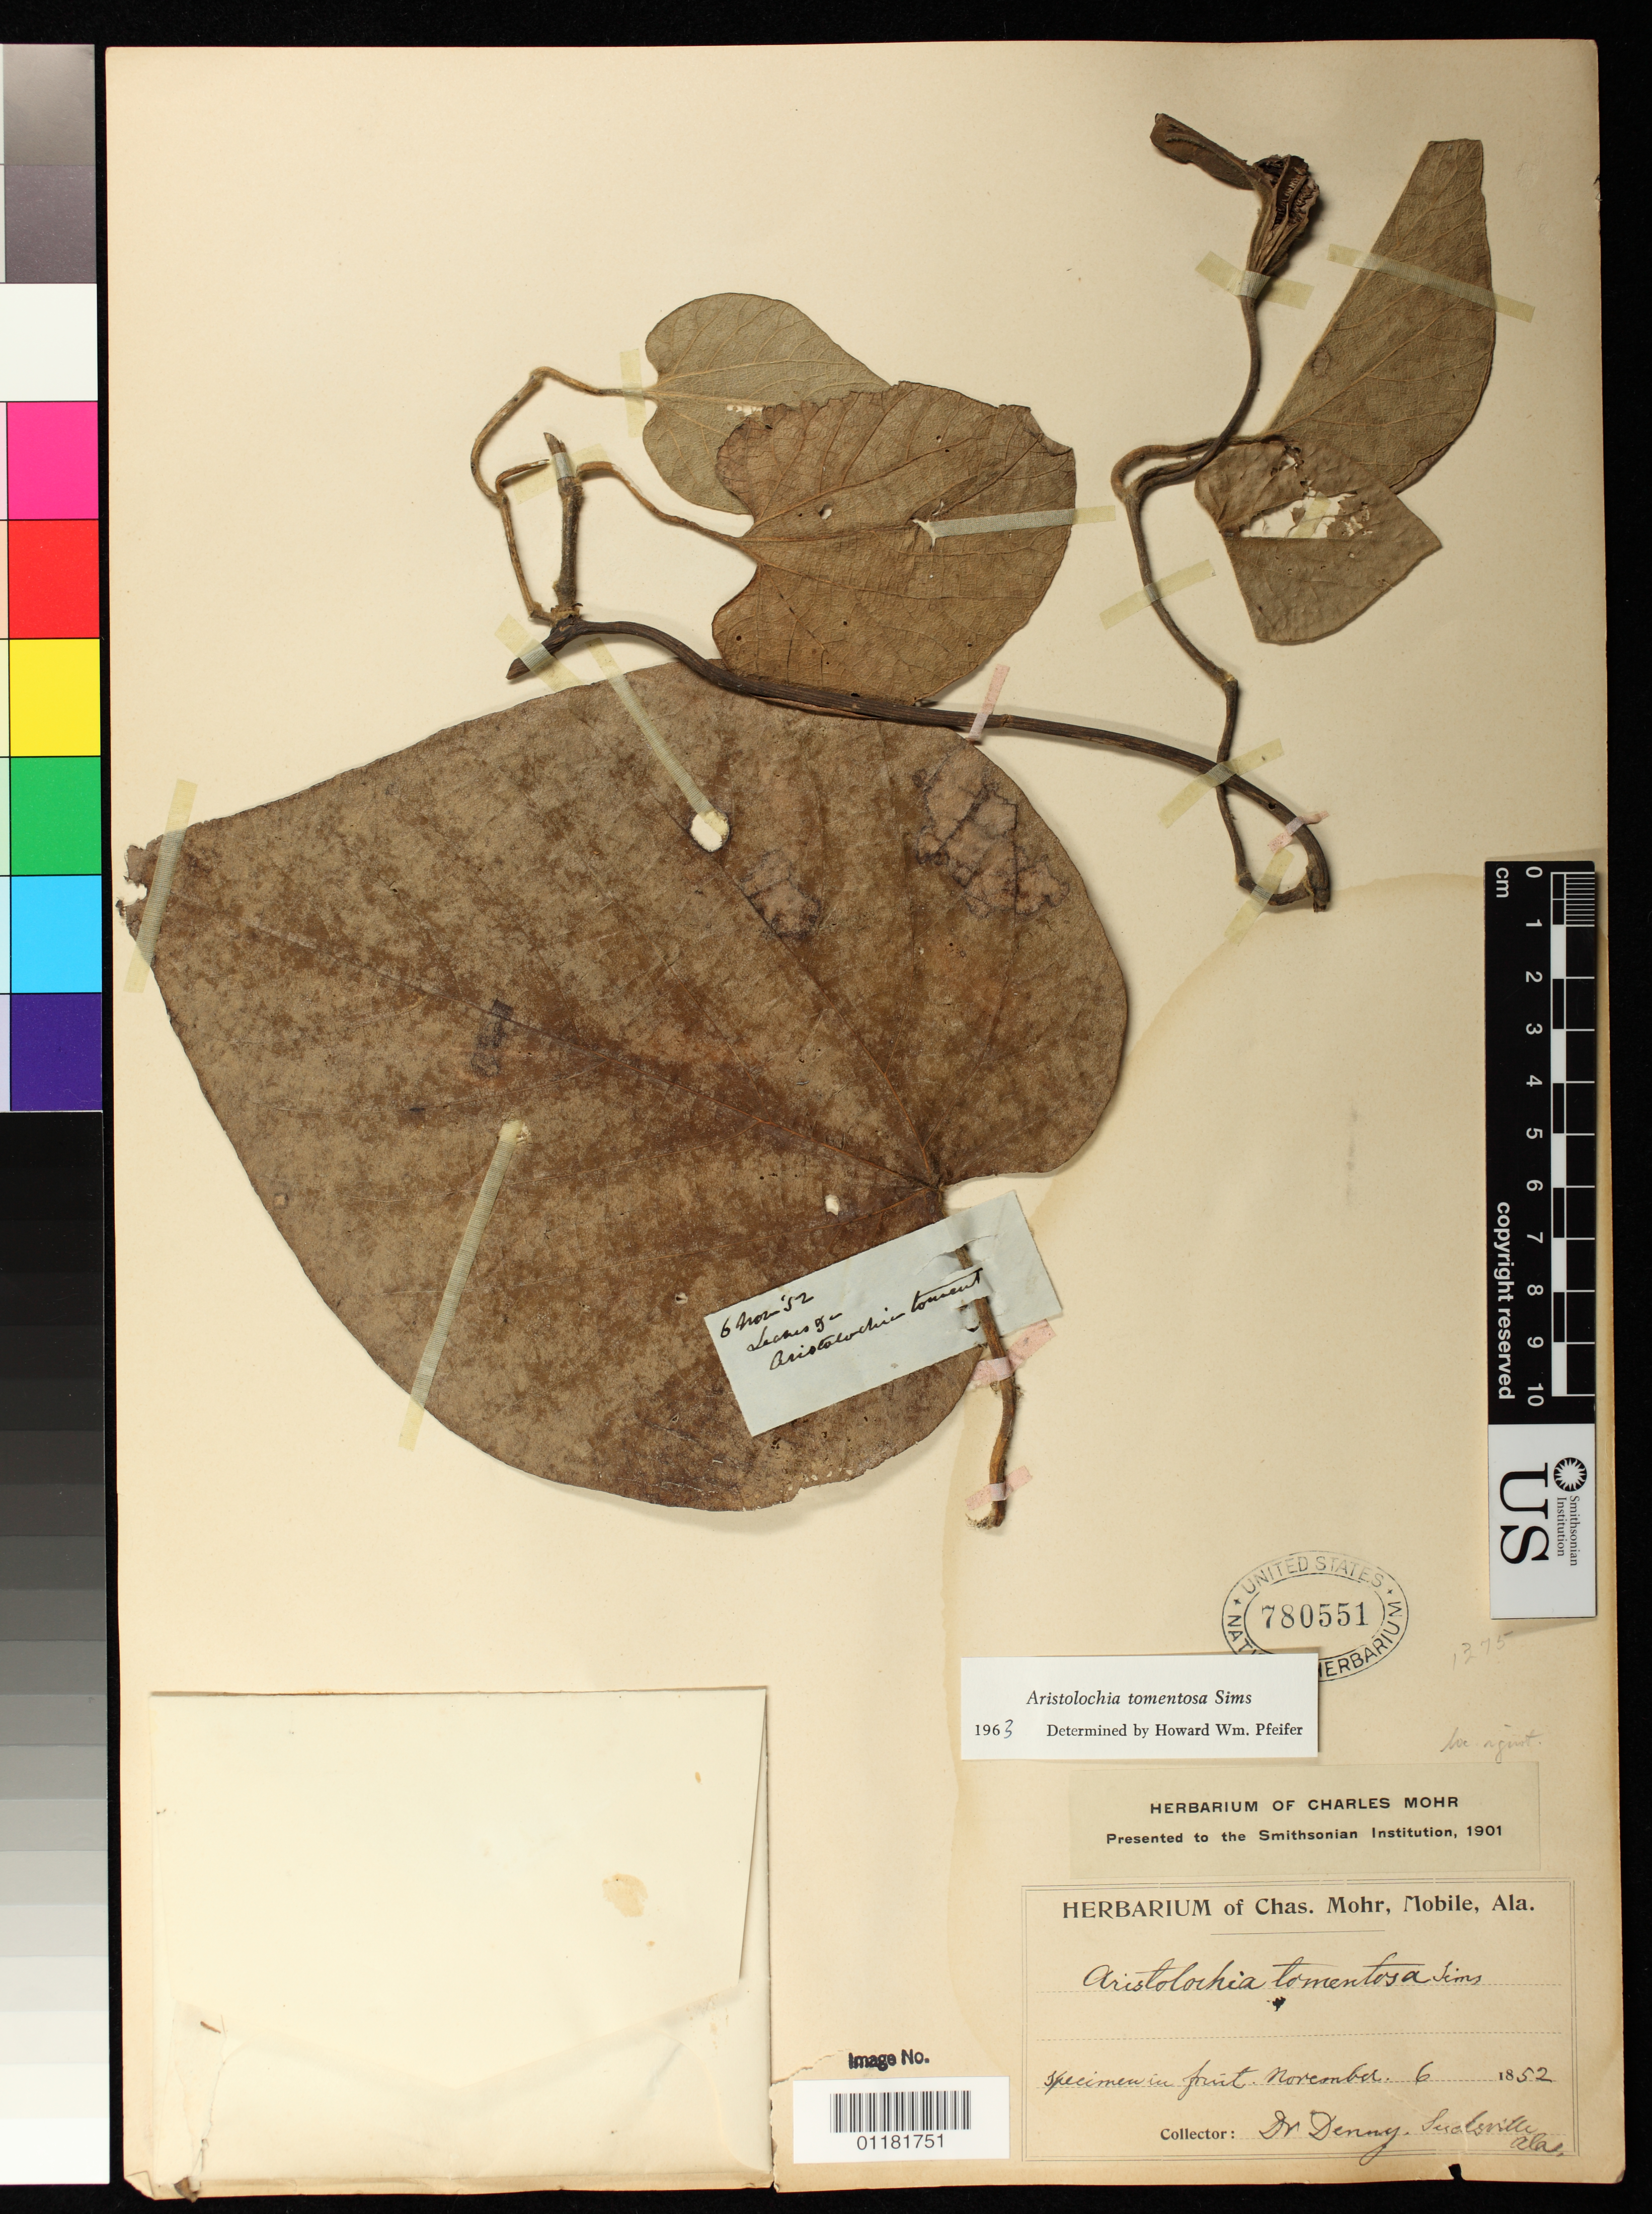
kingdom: Plantae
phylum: Tracheophyta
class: Magnoliopsida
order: Piperales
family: Aristolochiaceae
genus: Aristolochia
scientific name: Aristolochia tomentosa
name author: Sims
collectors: Denny, --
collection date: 1852-11-06 or 1852-11-11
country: United States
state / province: Alabama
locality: Sudsville loc. ignot.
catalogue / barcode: US 780551